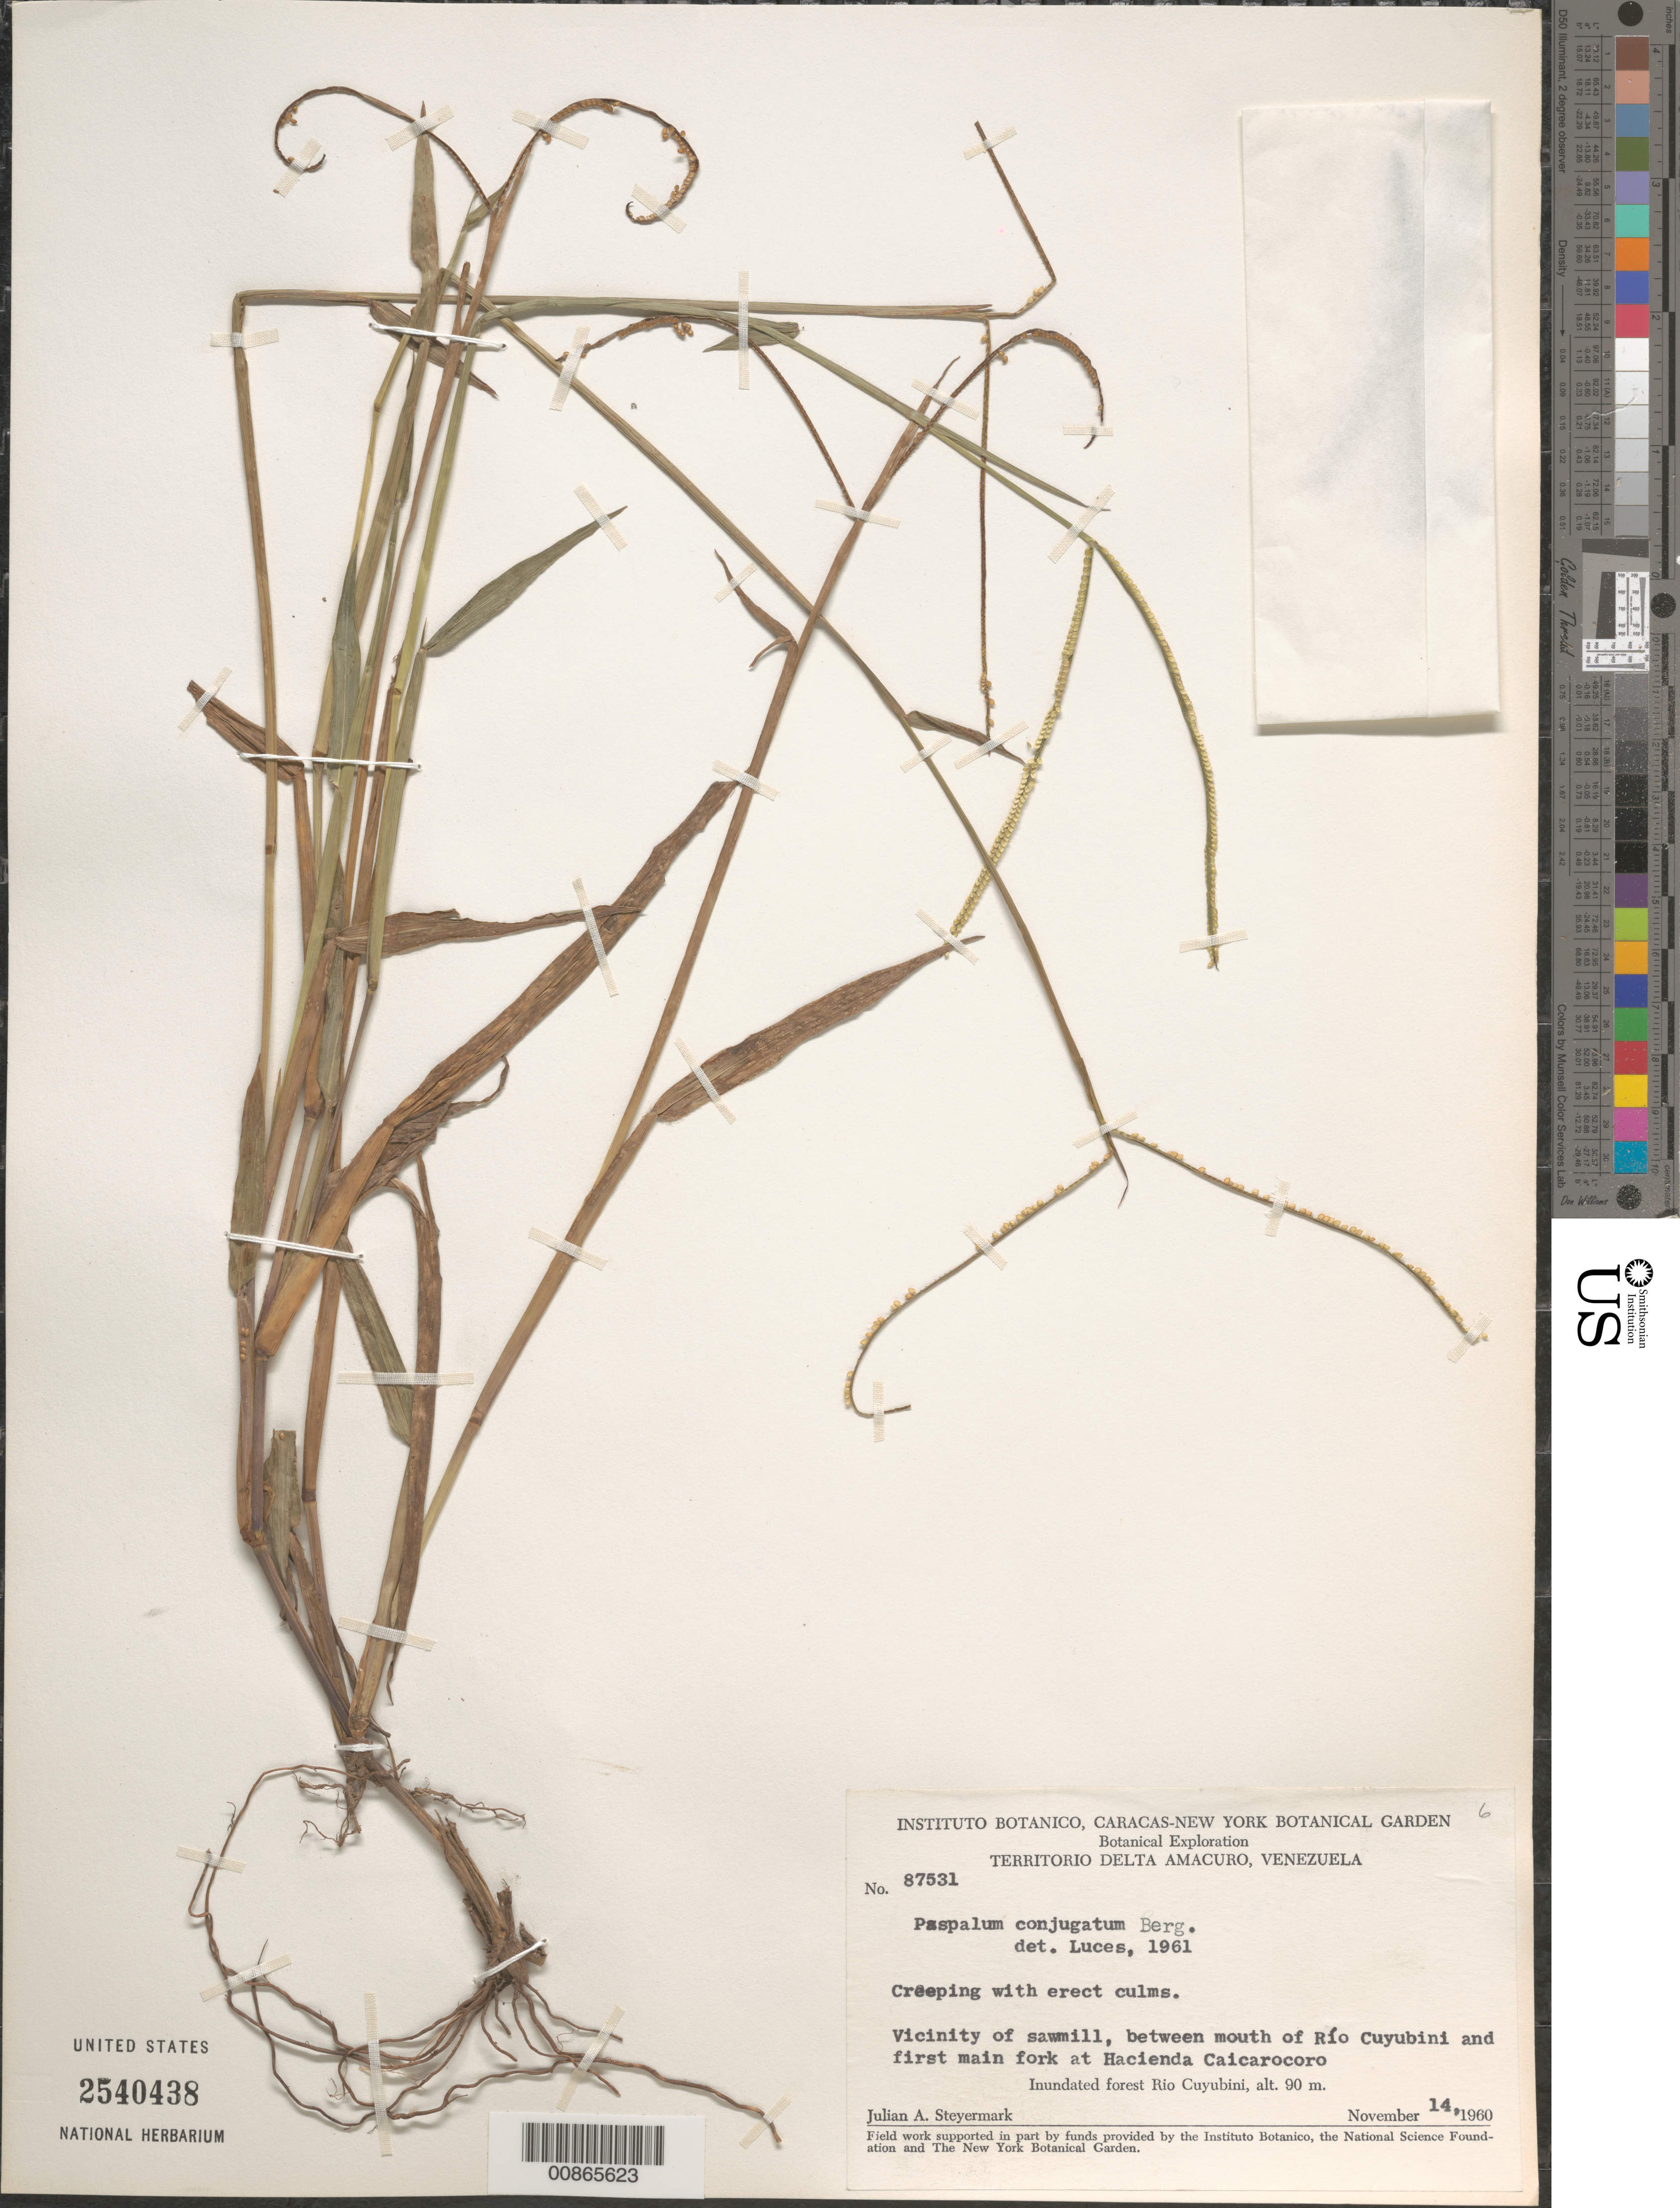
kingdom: Plantae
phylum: Tracheophyta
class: Liliopsida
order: Poales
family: Poaceae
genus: Paspalum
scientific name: Paspalum conjugatum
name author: P.J. Bergius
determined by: Luces, --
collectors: J. Steyermark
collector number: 87531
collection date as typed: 14-Nov-60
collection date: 1960-11-14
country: Venezuela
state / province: Delta Amacuro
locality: Río Cuyubini, vic of sawmill, between mouth of Río Cuyubini and first main fork at Hacienda Caicarocoro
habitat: Inundated forest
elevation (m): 90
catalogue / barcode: US 2540438